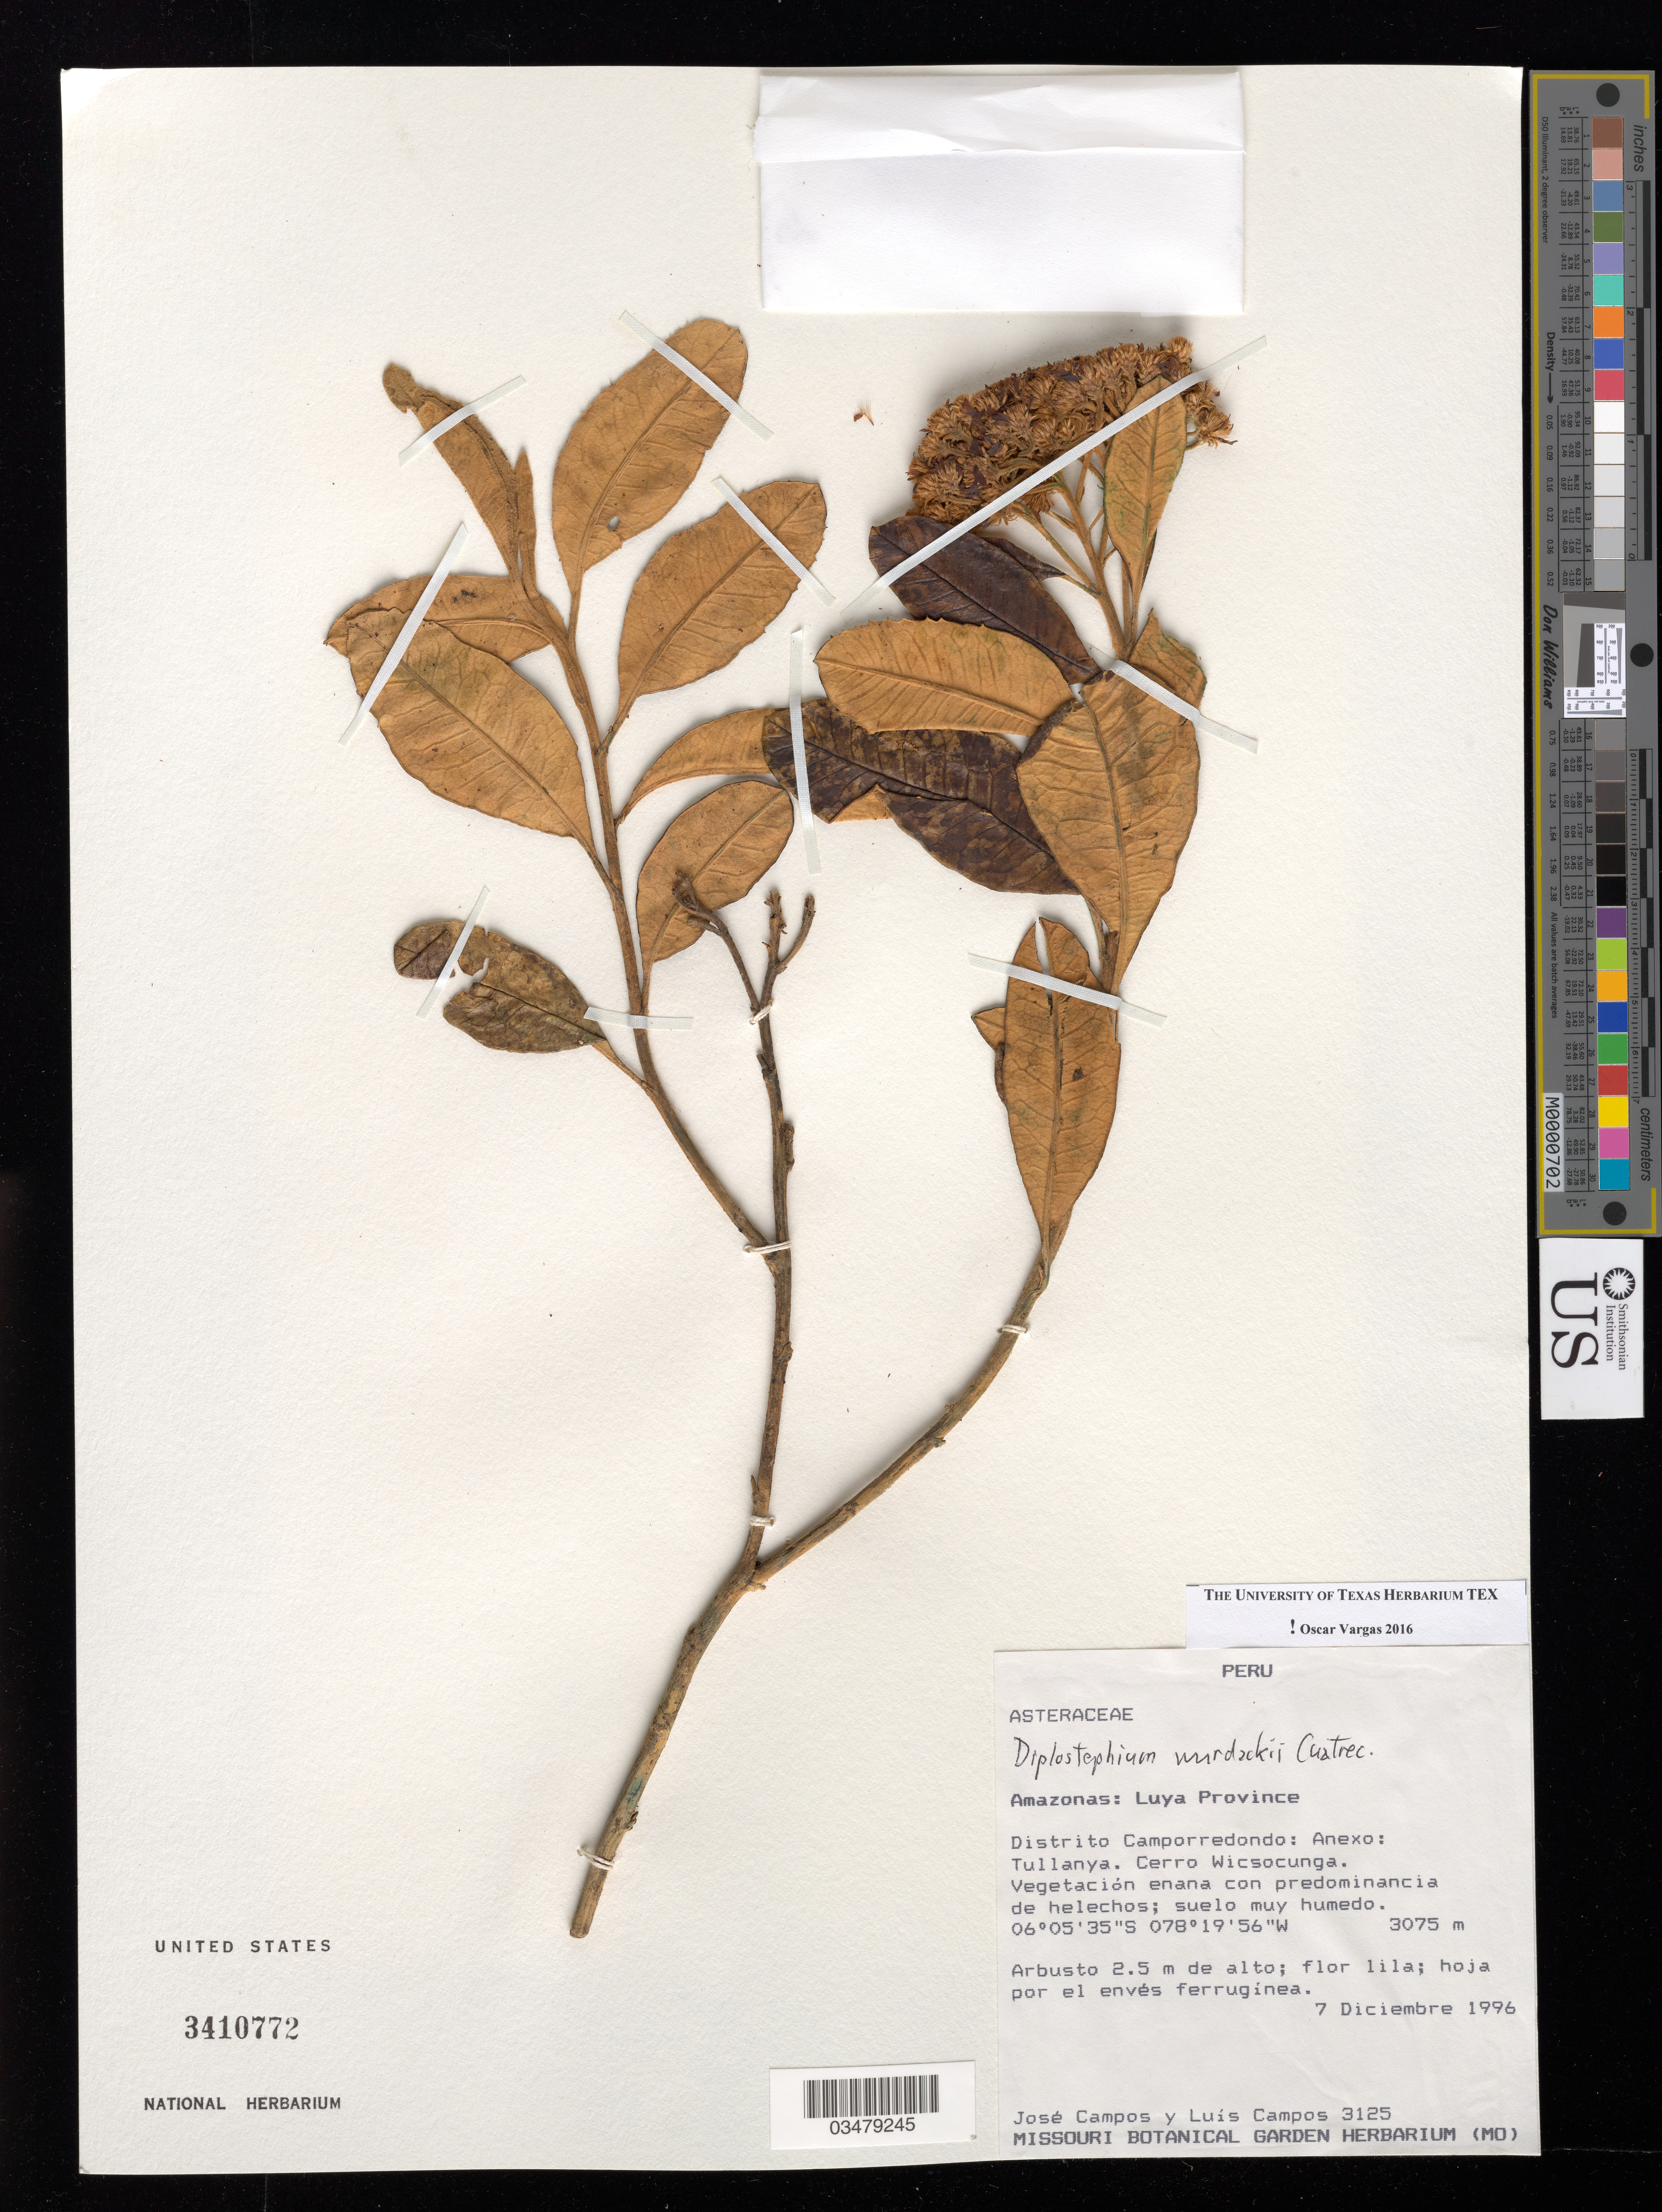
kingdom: Plantae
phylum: Tracheophyta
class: Magnoliopsida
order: Asterales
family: Asteraceae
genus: Diplostephium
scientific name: Diplostephium wurdackii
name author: Cuatrec.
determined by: Vargas, Oscar M.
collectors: J. Campos & L. Campos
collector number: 3125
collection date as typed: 07 Dec 1996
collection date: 1996-12-07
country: Peru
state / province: Amazonas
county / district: Luya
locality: Distrito Camporredondo: Anexo: Tullanya. Cerro Wiscocunga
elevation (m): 3075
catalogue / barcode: US 3410772